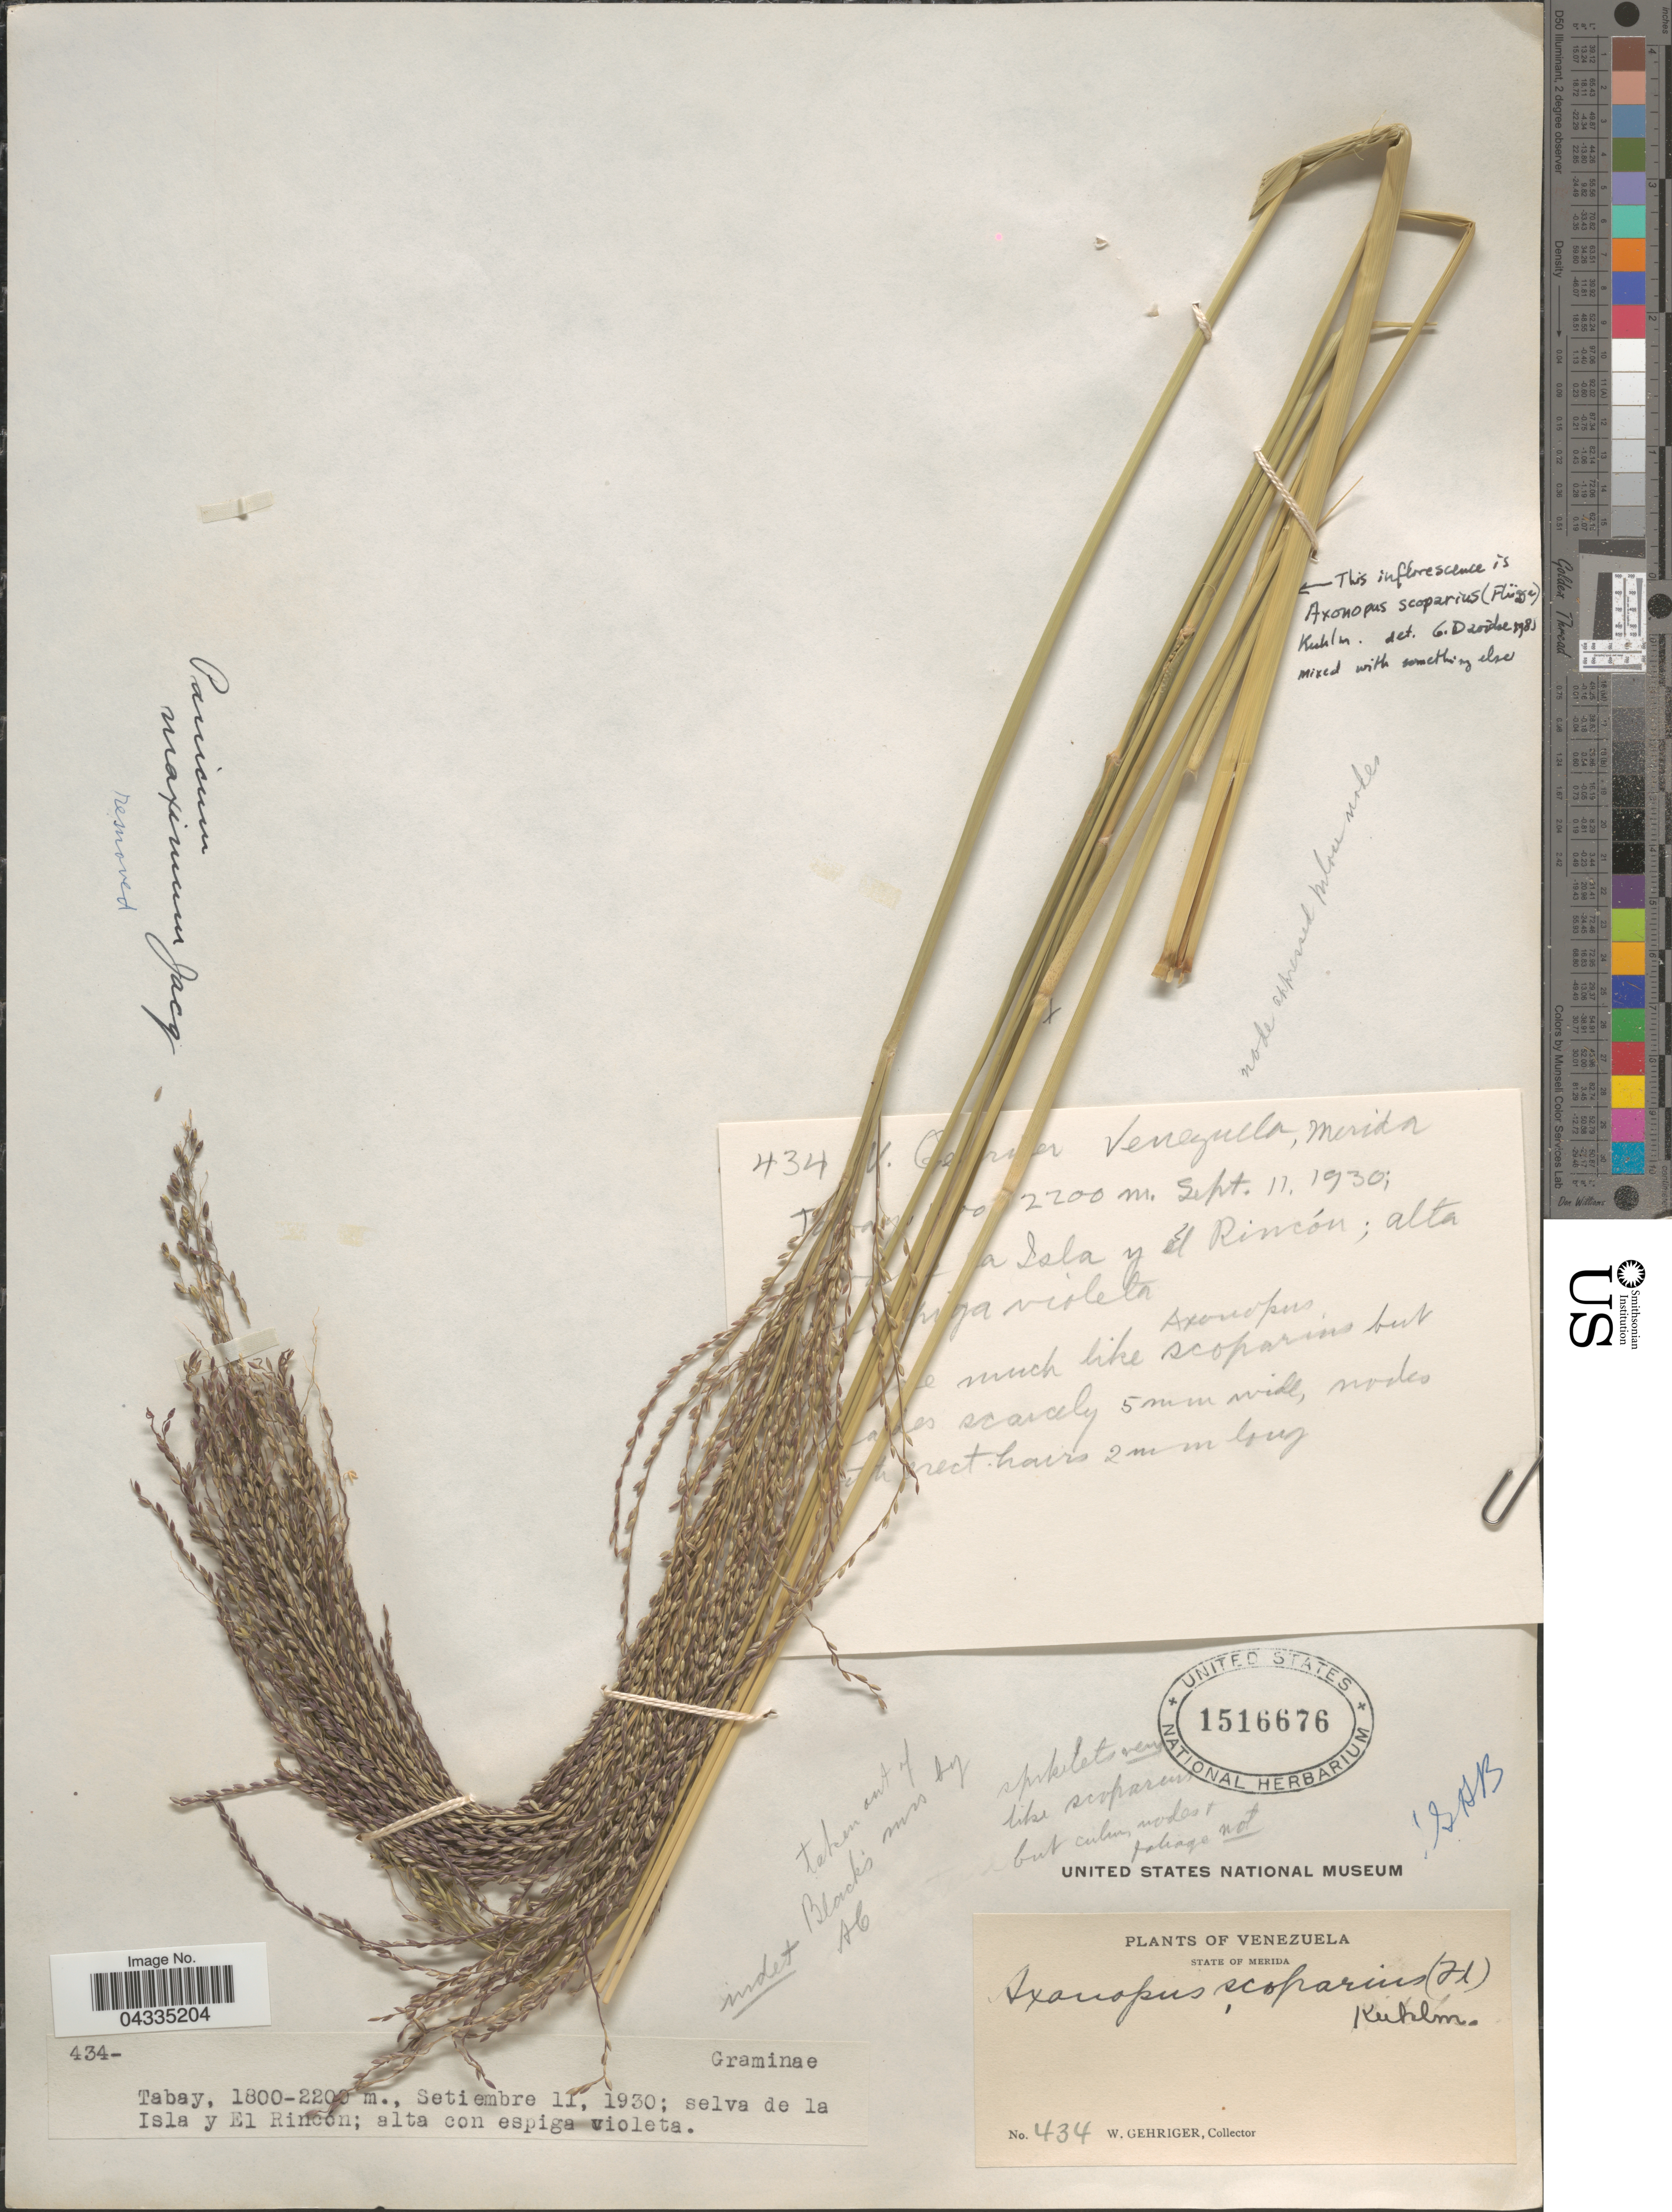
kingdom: Plantae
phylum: Tracheophyta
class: Liliopsida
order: Poales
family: Poaceae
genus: Axonopus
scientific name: Axonopus scoparius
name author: (Flüggé) Kuhlm.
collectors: W. Gehriger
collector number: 434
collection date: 1930-09-11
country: Venezuela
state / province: Merida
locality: Tabay; selva de la Isla y El Rincon.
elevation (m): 1800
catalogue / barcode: US 1516676